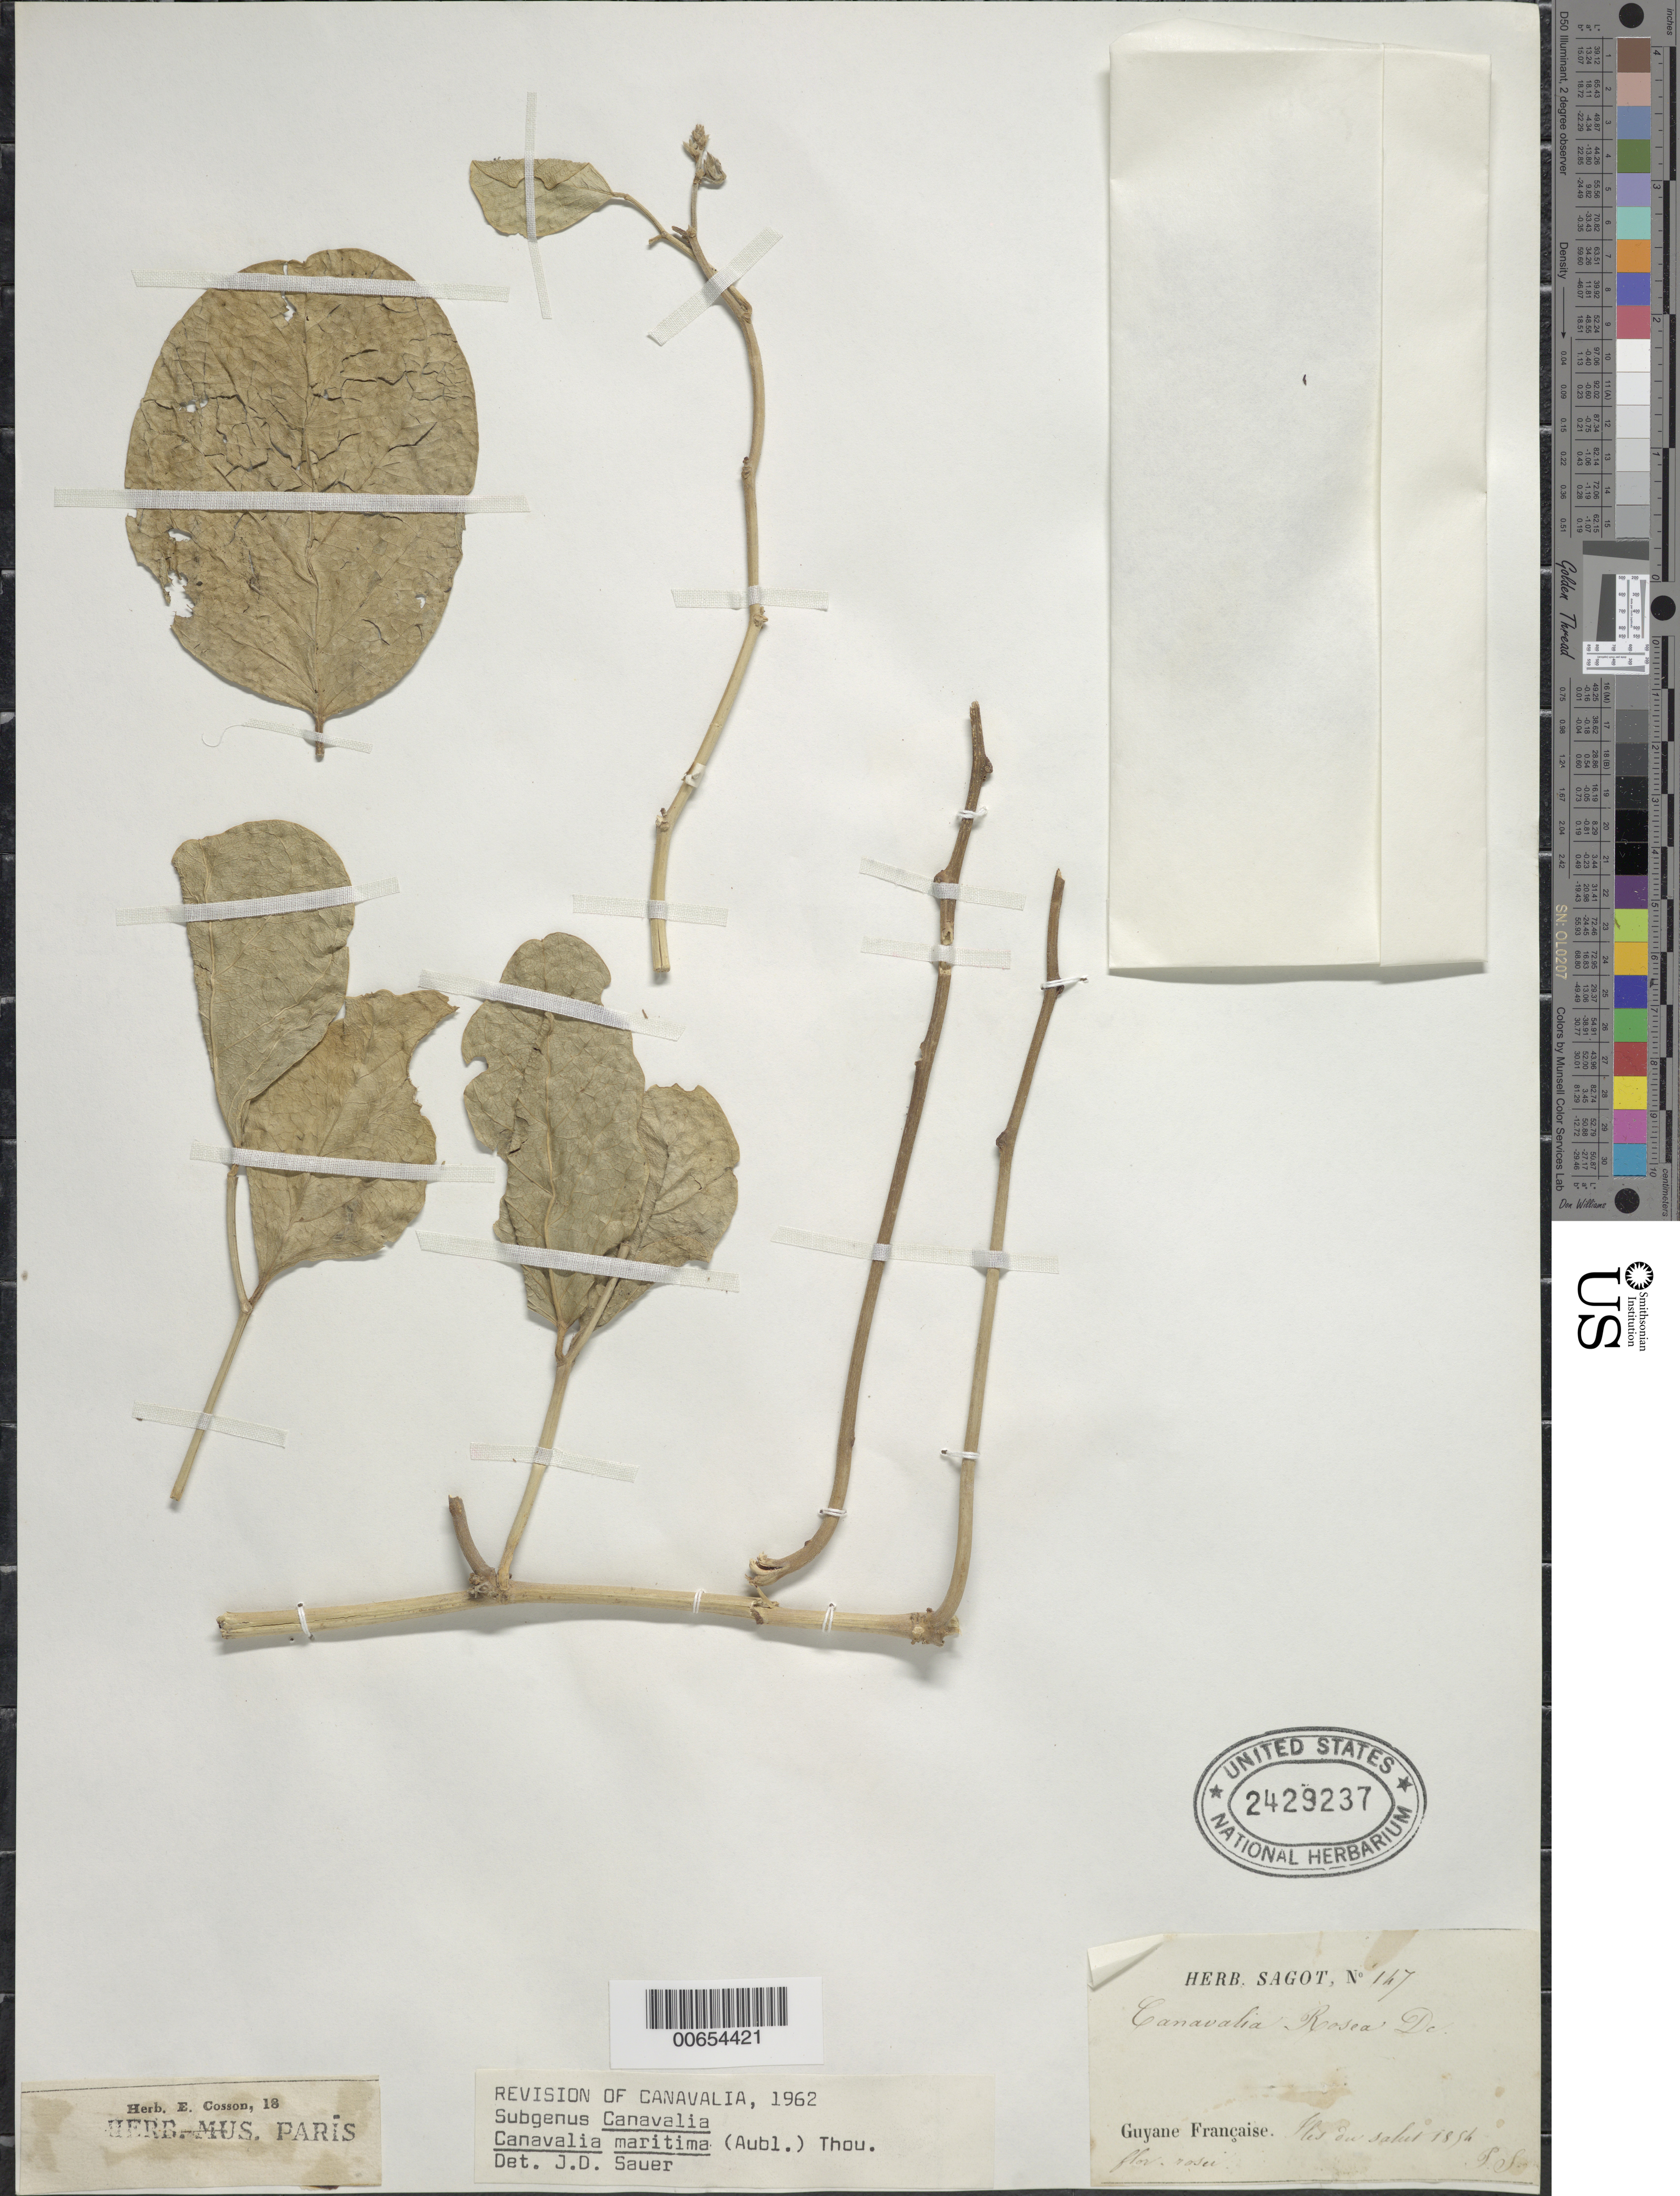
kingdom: Plantae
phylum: Tracheophyta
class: Magnoliopsida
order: Fabales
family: Fabaceae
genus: Canavalia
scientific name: Canavalia rosea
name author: (Sw.) DC.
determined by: Sauer, J. D.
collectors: P. A. Sagot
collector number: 147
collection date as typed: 1854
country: French Guiana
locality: Iles du Salut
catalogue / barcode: US 2429237